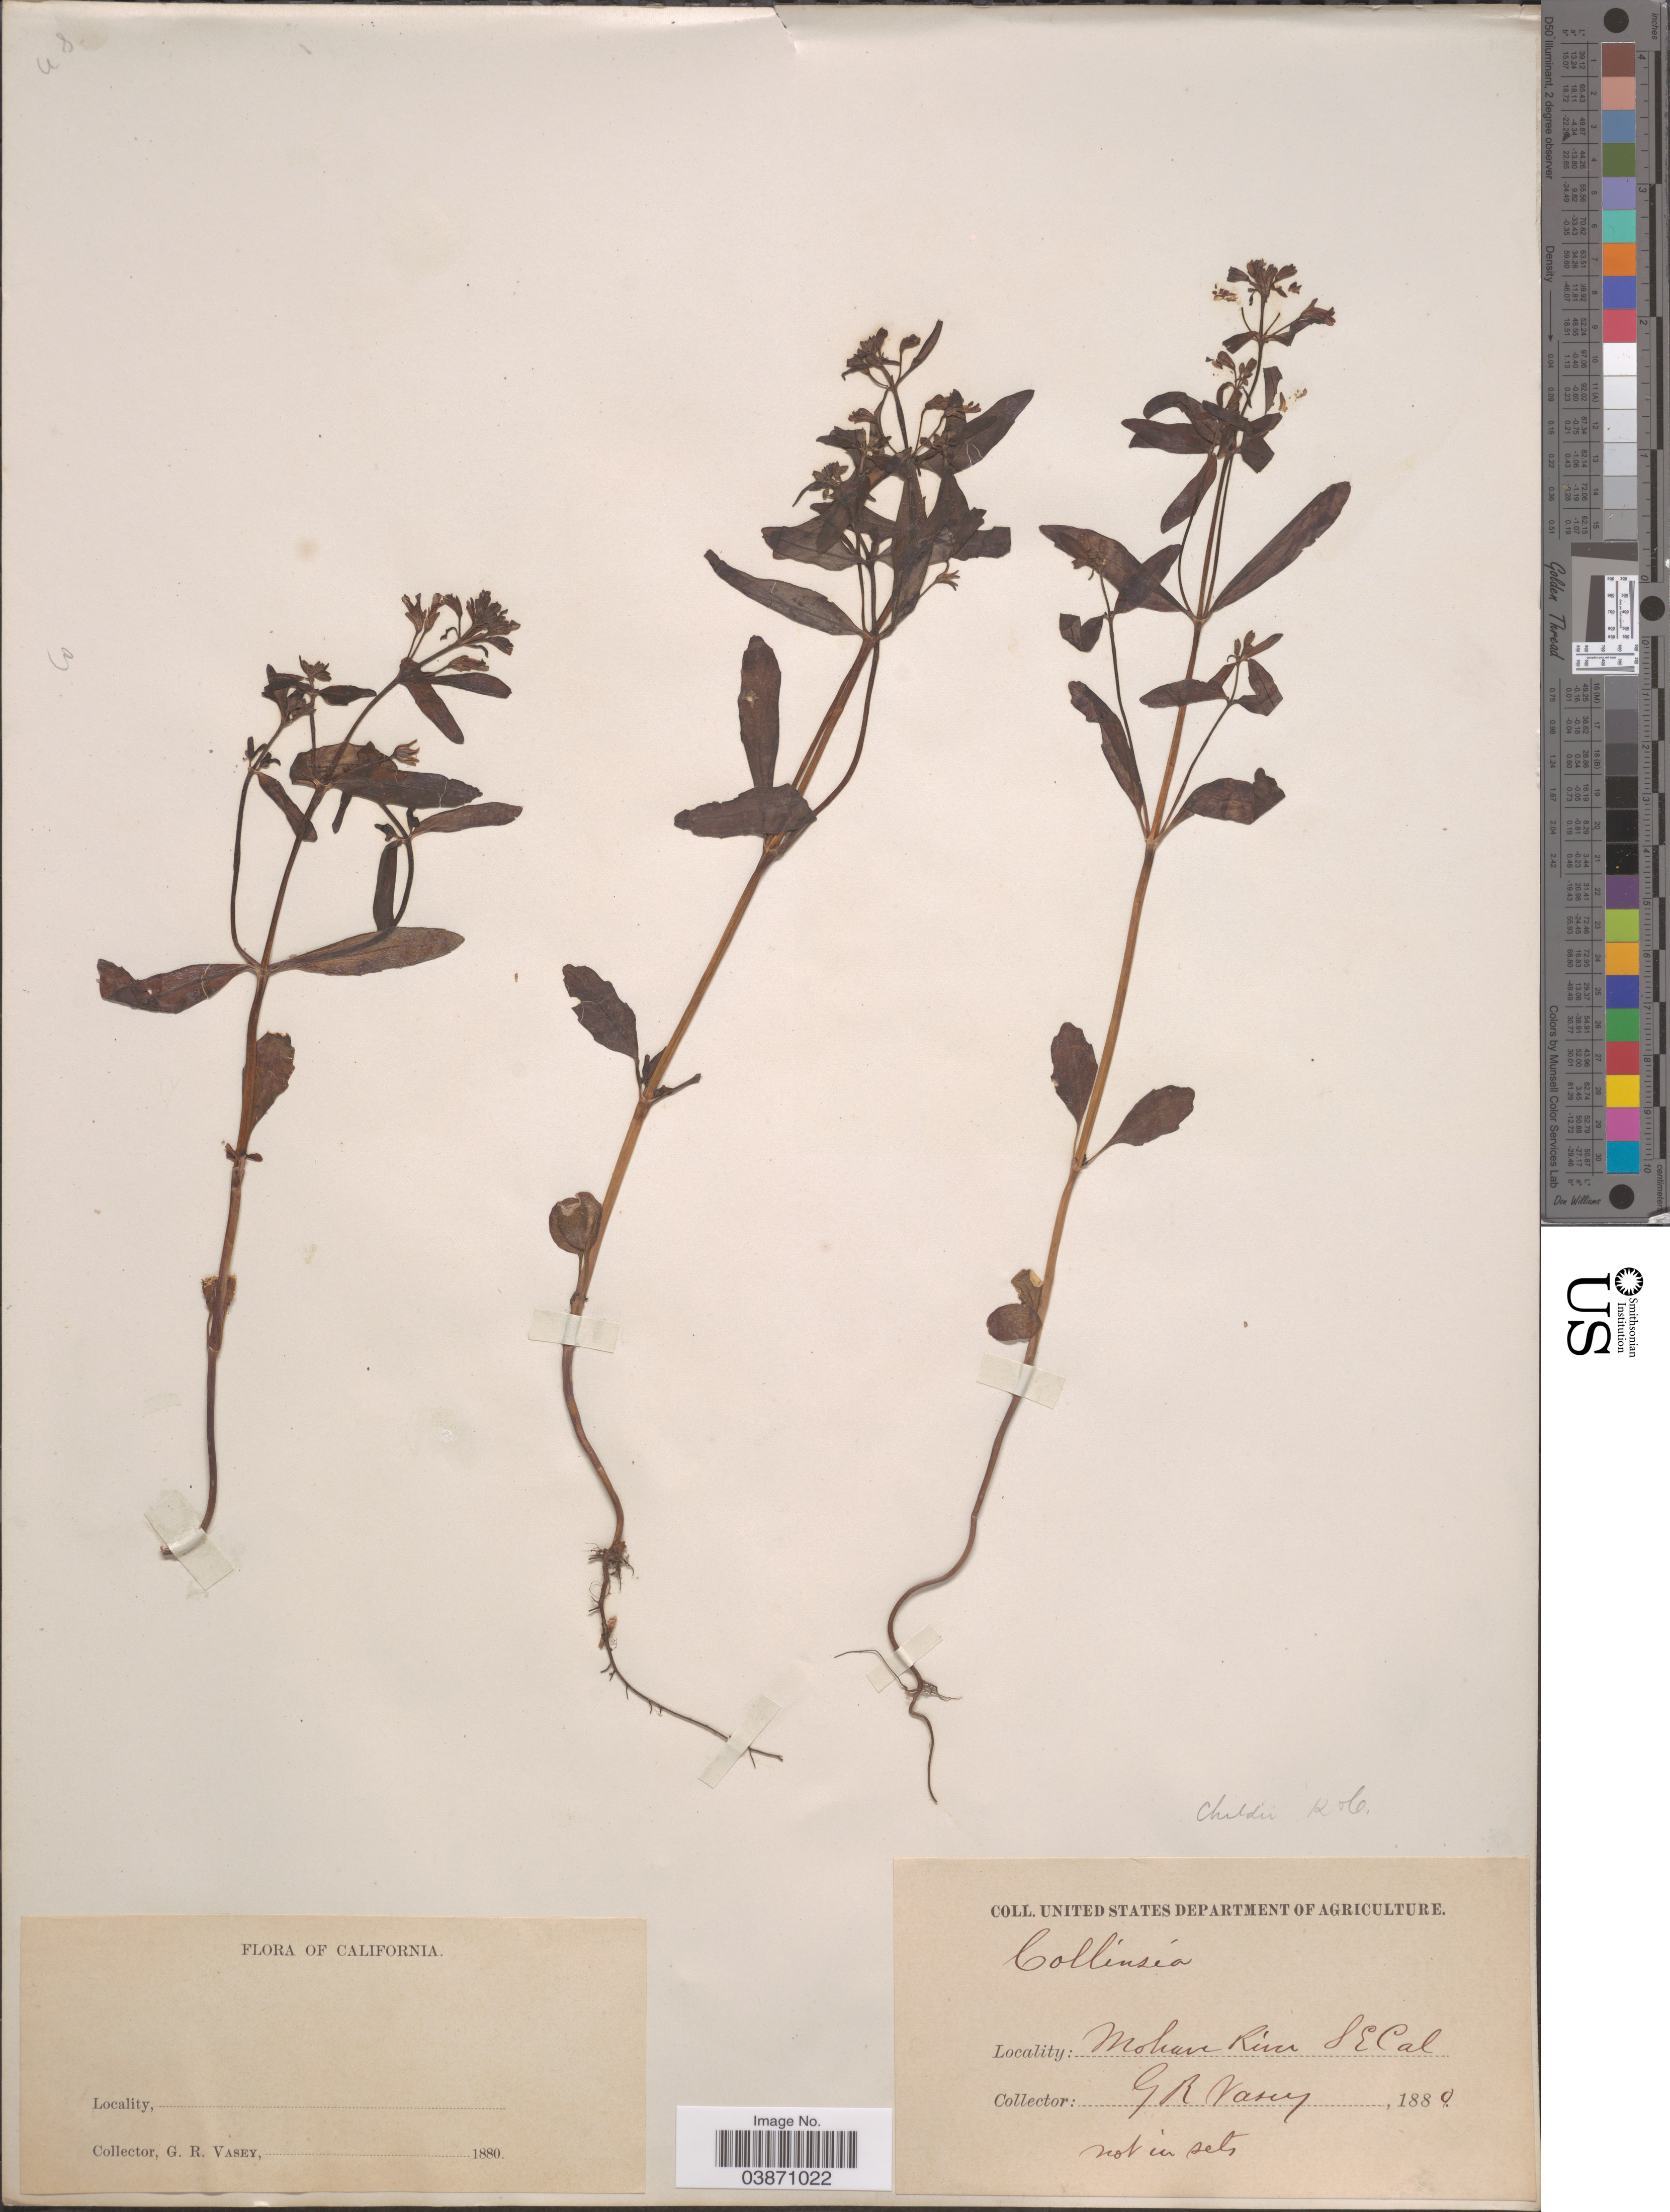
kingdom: Plantae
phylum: Tracheophyta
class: Magnoliopsida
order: Lamiales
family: Plantaginaceae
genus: Collinsia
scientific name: Collinsia childii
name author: Parry ex A. Gray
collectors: G. R. Vasey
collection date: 1880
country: United States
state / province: California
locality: Mohave River. S E Cal.